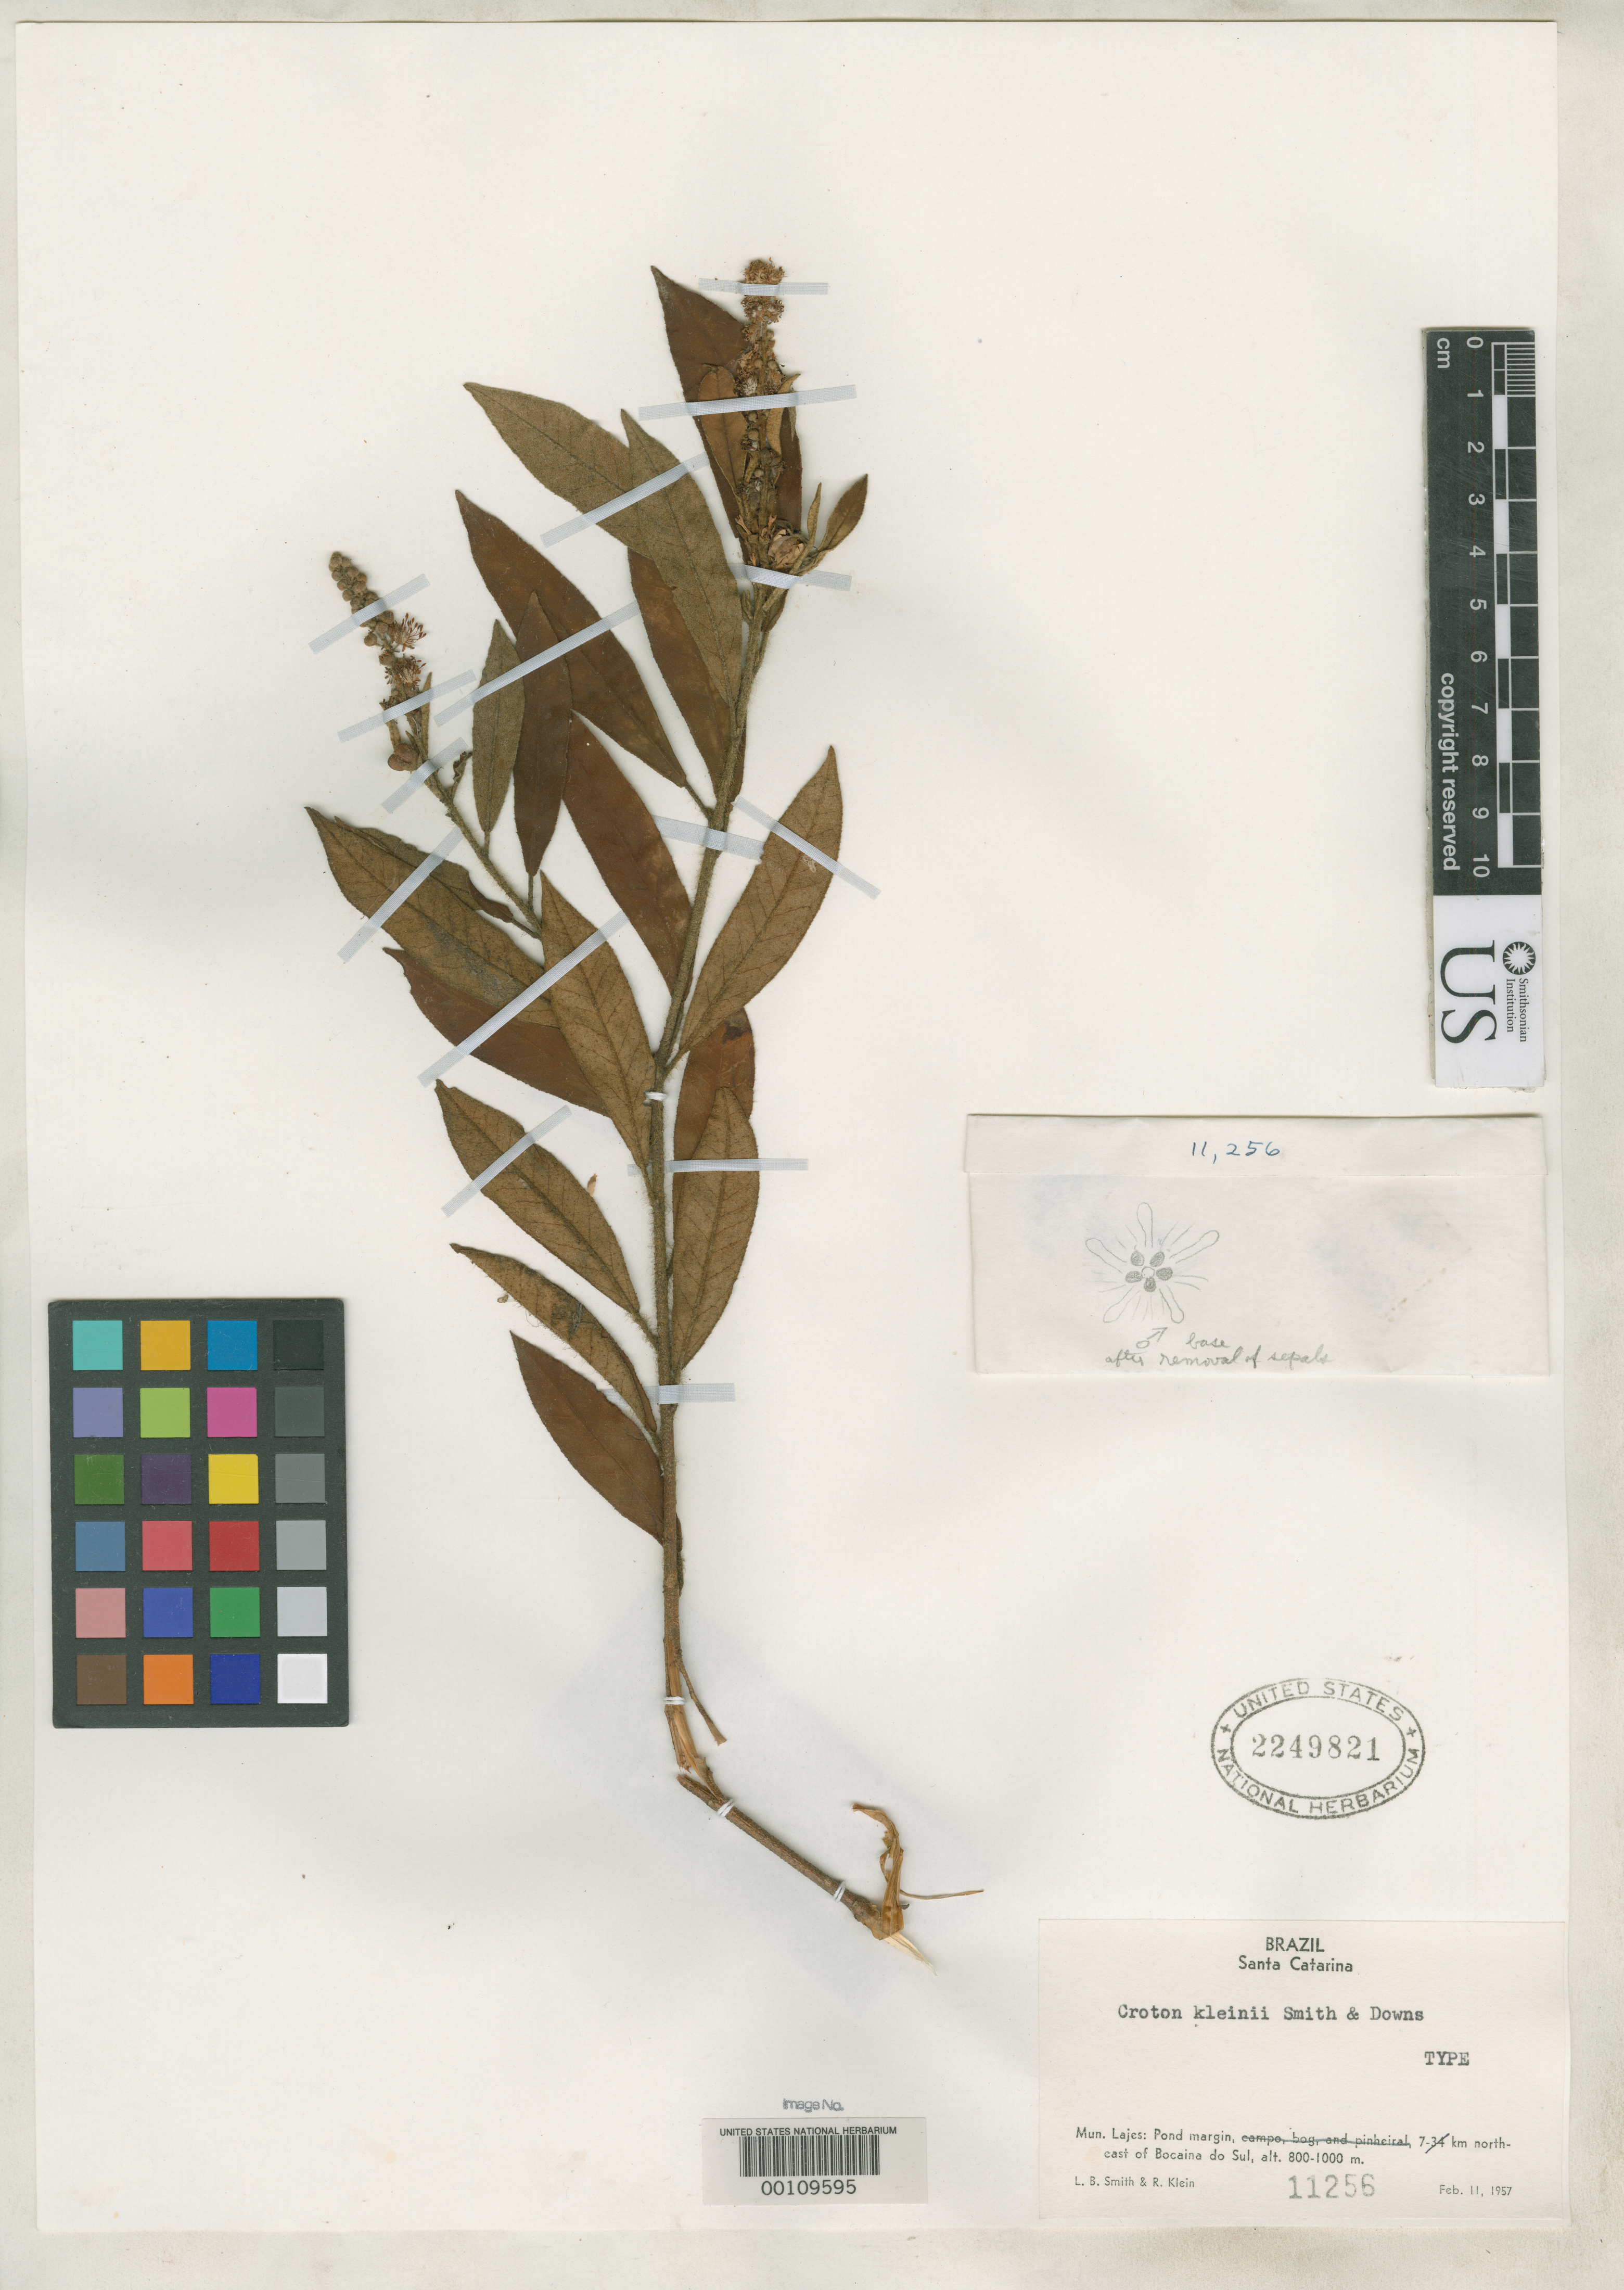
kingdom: Plantae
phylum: Tracheophyta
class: Magnoliopsida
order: Malpighiales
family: Euphorbiaceae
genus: Croton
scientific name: Croton kleinii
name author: L.B. Sm. & Downs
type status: Holotype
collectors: L. Smith & R. M. Klein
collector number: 11256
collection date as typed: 11 Feb 1957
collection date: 1957-02-11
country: Brazil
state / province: Santa Catarina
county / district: Lajes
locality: Campo 7 km nordeste de Bocaina do Sul.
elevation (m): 800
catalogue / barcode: US 2249821